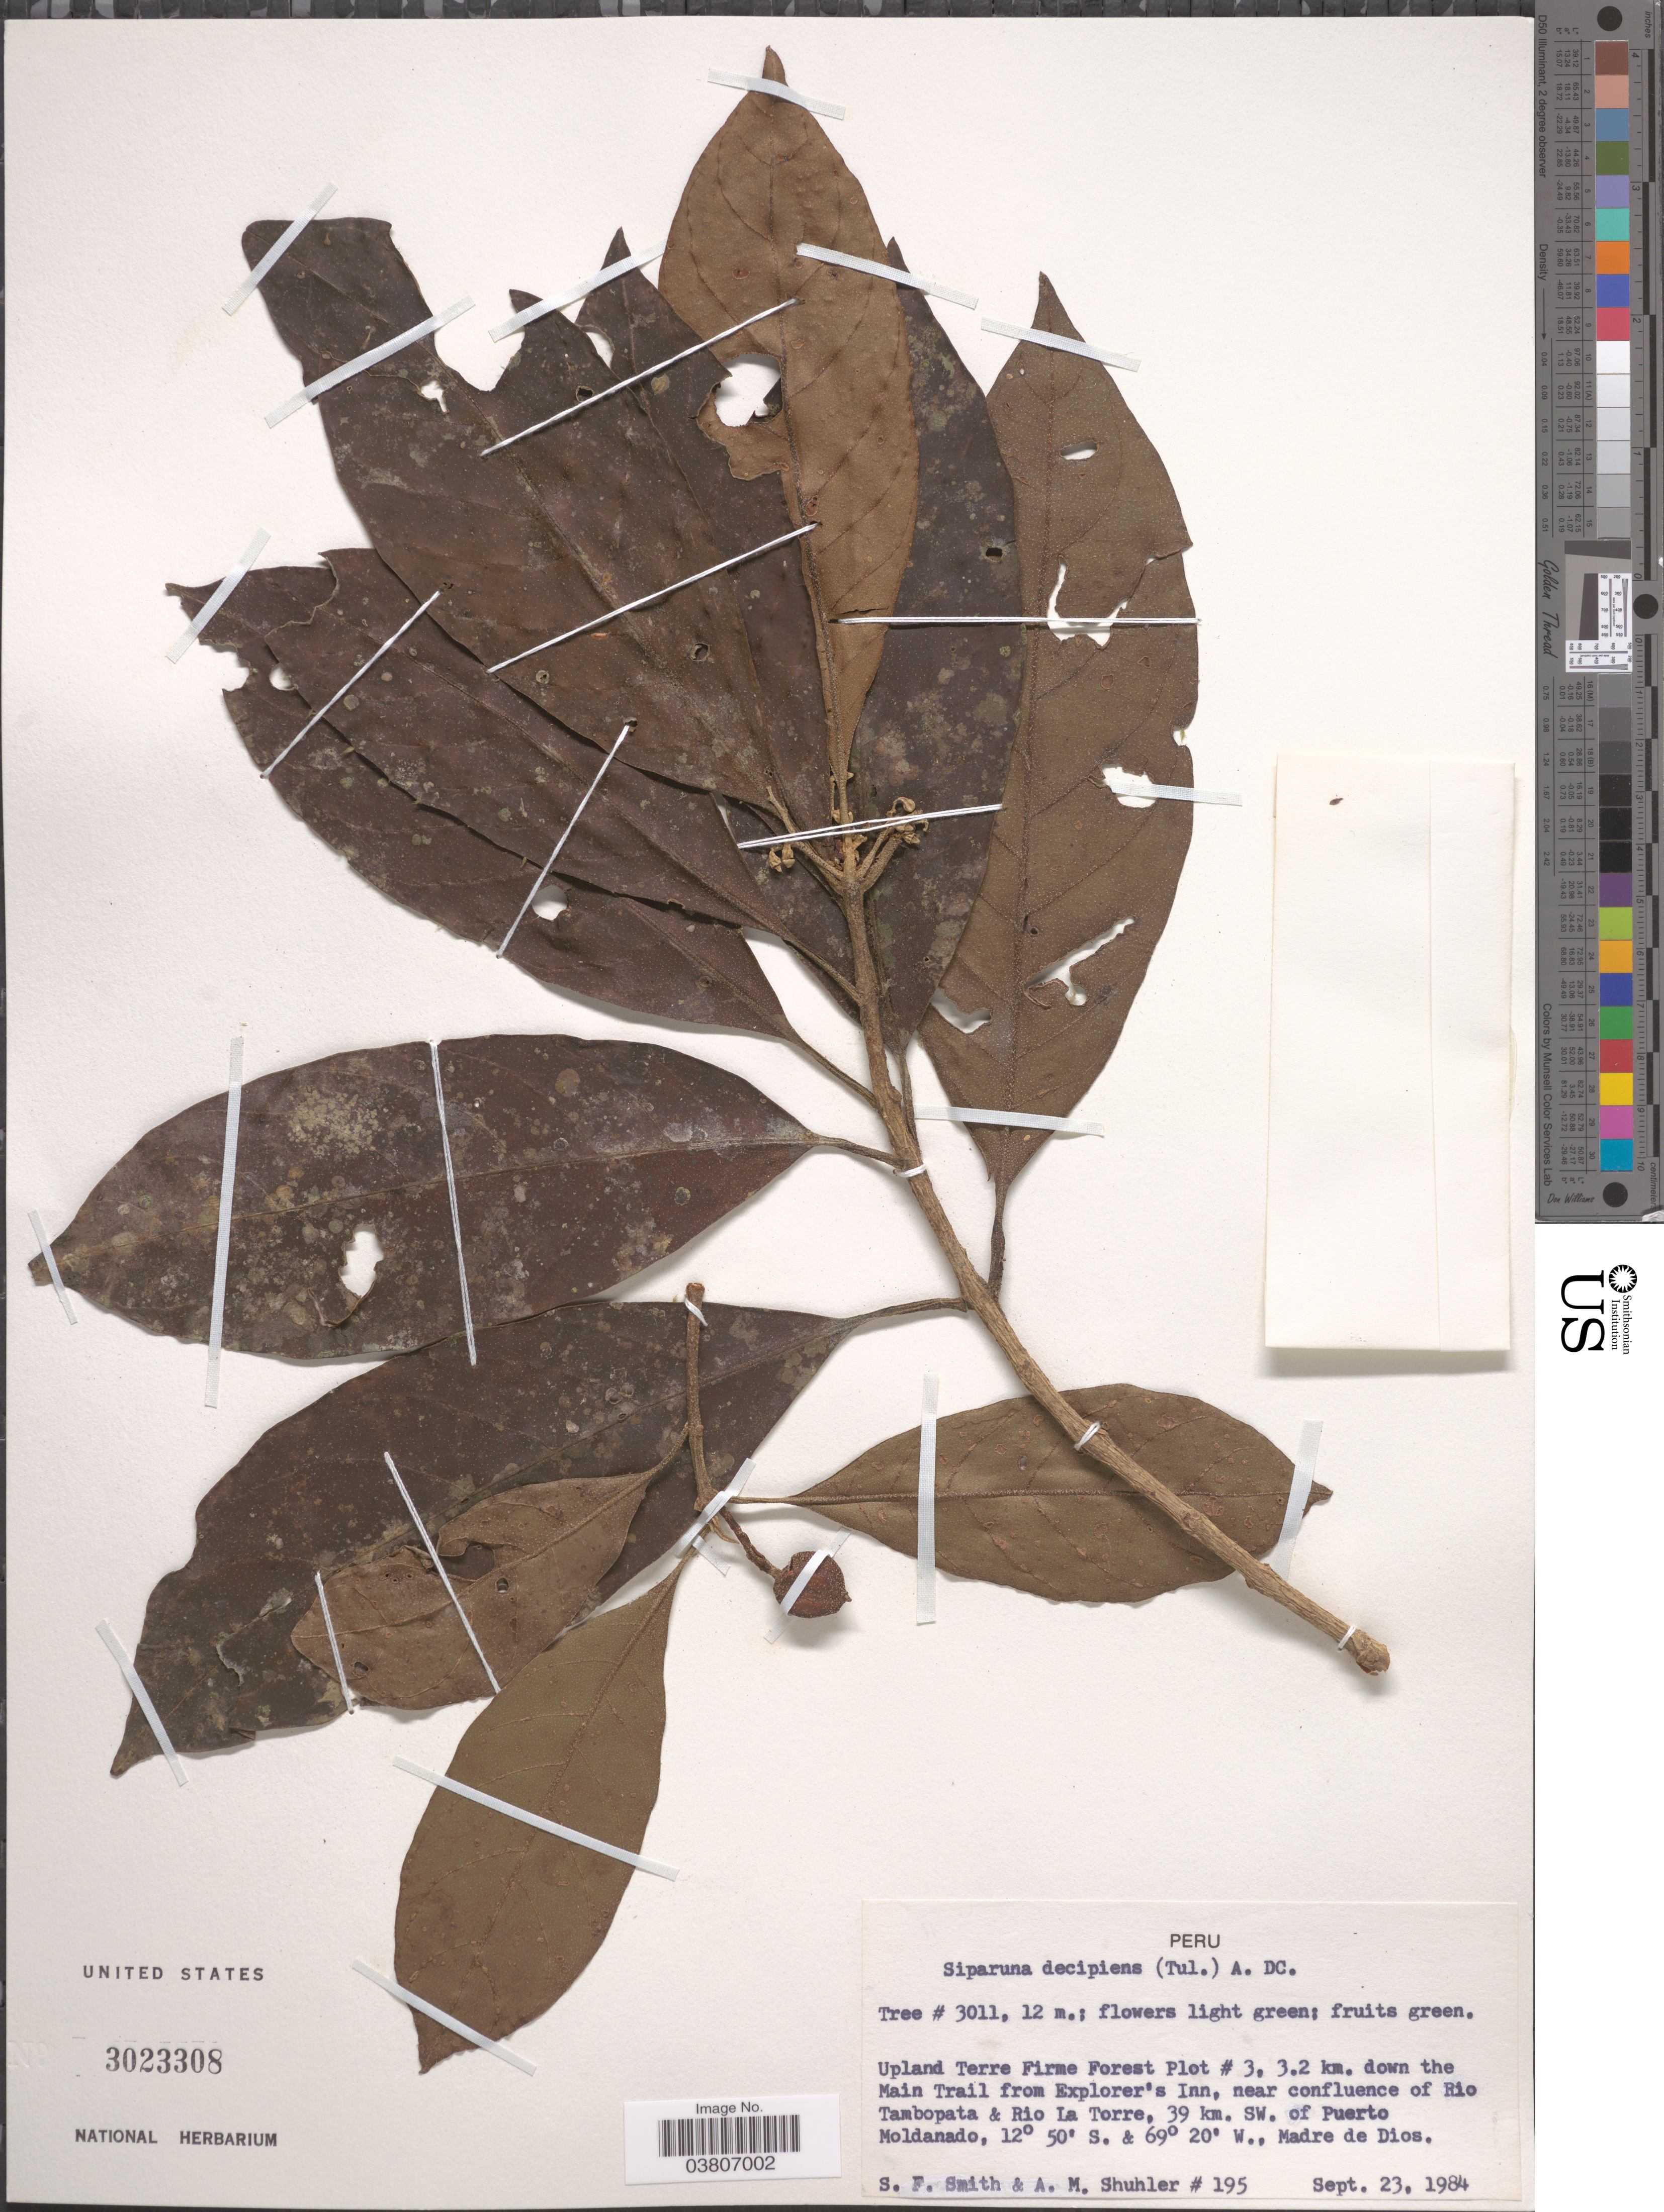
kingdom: Plantae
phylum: Tracheophyta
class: Magnoliopsida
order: Laurales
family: Siparunaceae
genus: Siparuna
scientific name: Siparuna decipiens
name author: (Tul.) A. DC.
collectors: S.F. Smith & A. Shuhler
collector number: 195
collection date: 1984-09-23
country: Peru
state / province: Madre de Dios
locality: Upland Terre Firme Forest Plot #3, 3.2 km. down the Main Trail from Explorer's Inn, near confluence of Rio Tambopata & Rio La Torre, 39 km. SW. of Puerto Moldonado.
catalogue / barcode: US 3023308